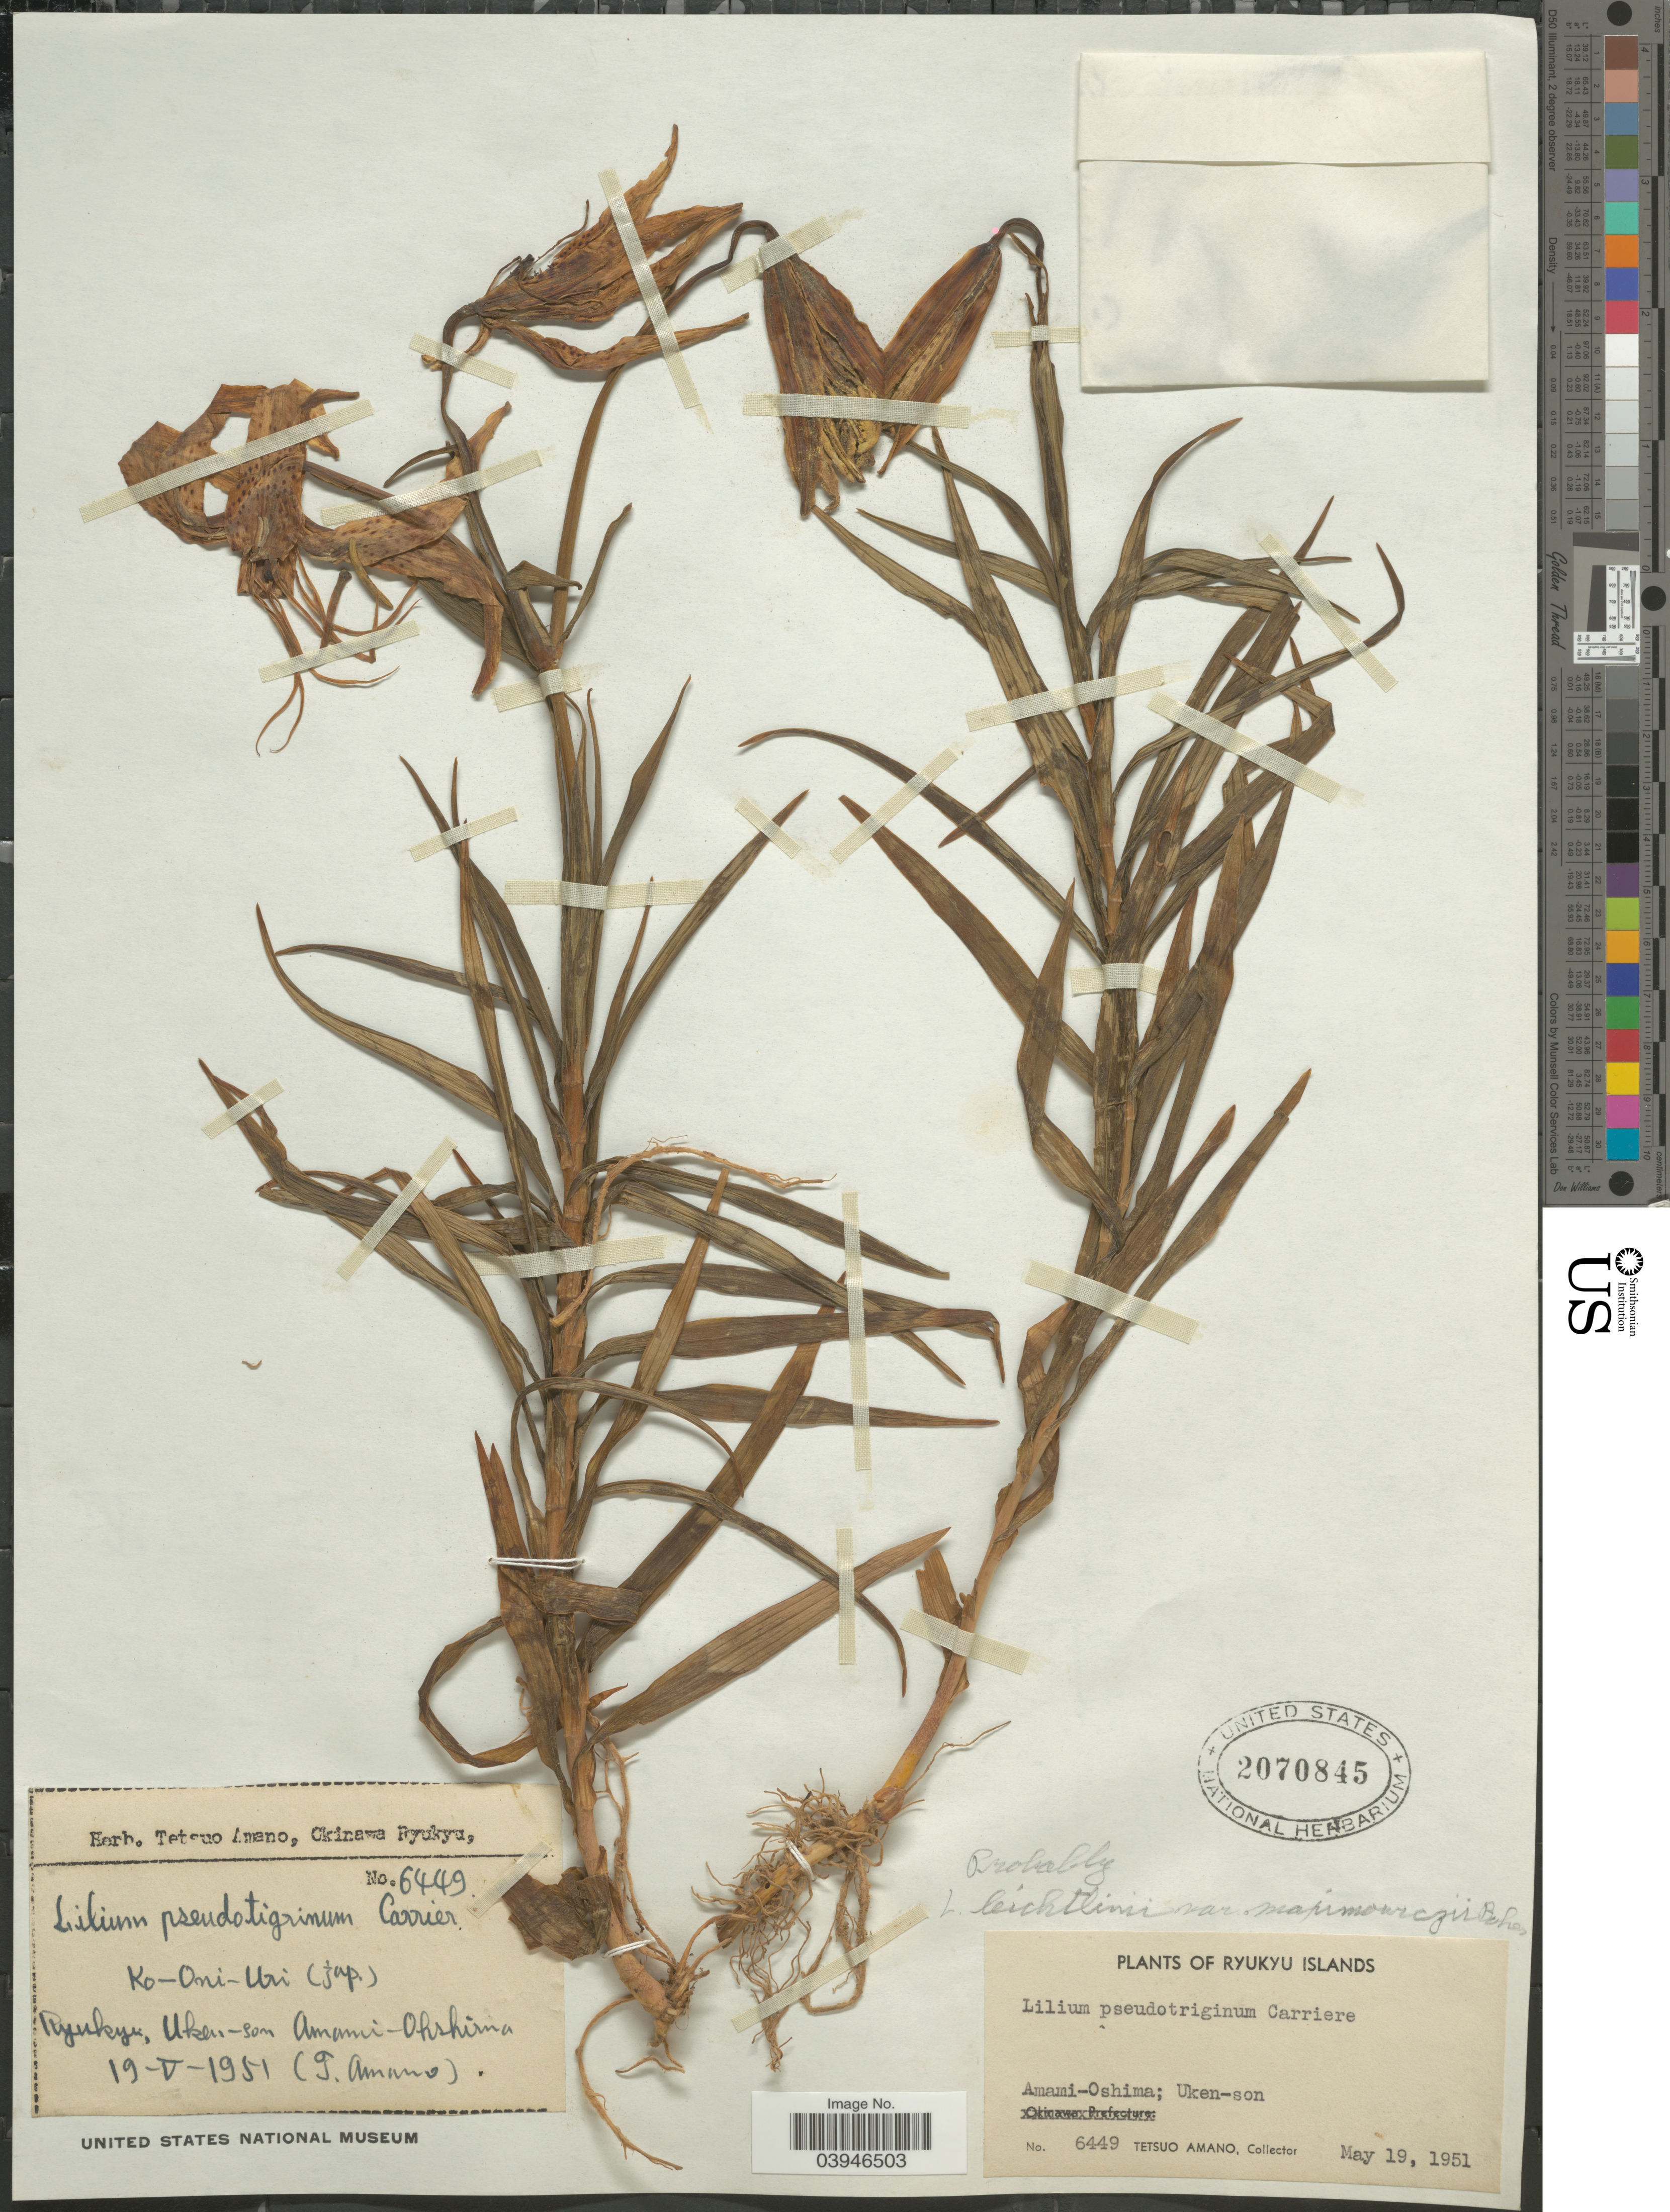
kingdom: Plantae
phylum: Tracheophyta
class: Liliopsida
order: Liliales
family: Liliaceae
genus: Lilium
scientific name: Lilium leichtlinii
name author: Hook. f.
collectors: T. Amano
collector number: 6449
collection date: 1951-05-19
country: Japan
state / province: Okinawa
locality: Ryukyu Islands. Amami-Oshima; Uken-son.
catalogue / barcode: US 2070845